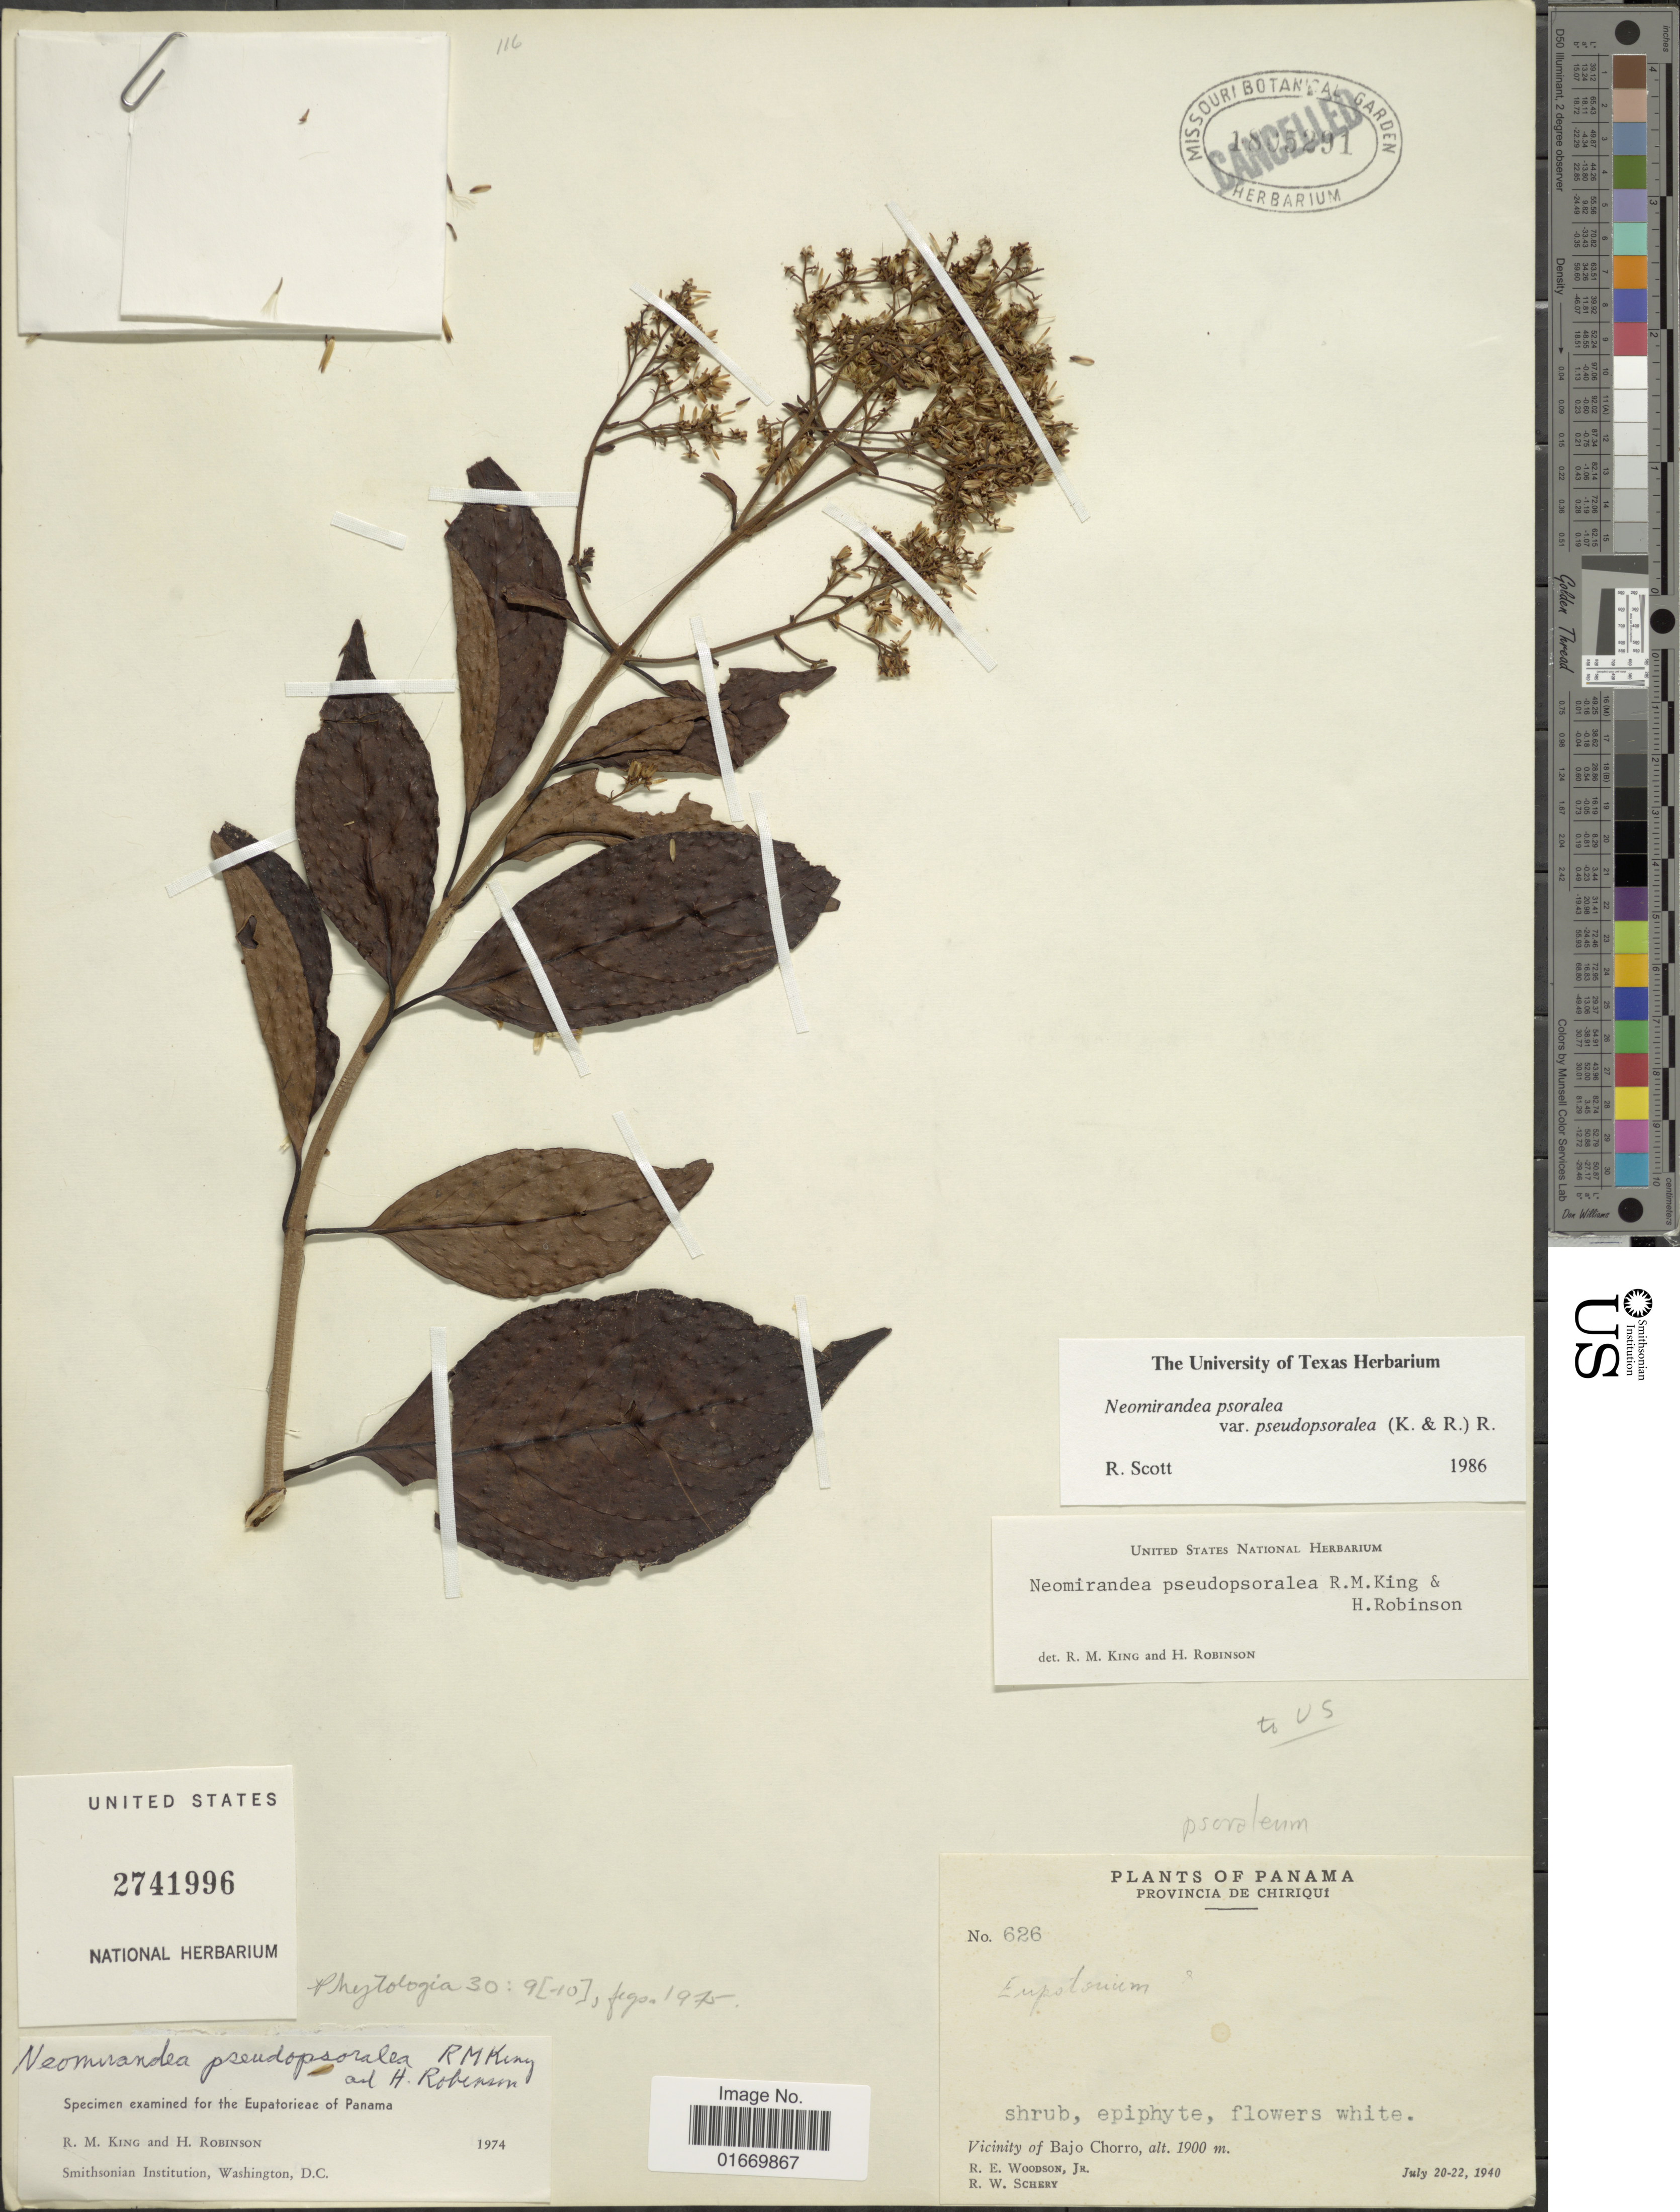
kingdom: Plantae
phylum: Tracheophyta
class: Magnoliopsida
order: Asterales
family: Asteraceae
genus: Neomirandea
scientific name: Neomirandea biflora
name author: R.M. King & H. Rob.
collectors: R. E. Woodson & R. W. Schery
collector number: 626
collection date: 1940-07-20/1940-07-22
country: Panama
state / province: Chiriqui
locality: Vicinity of Bajo Chorro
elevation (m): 1900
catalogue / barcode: US 2741996